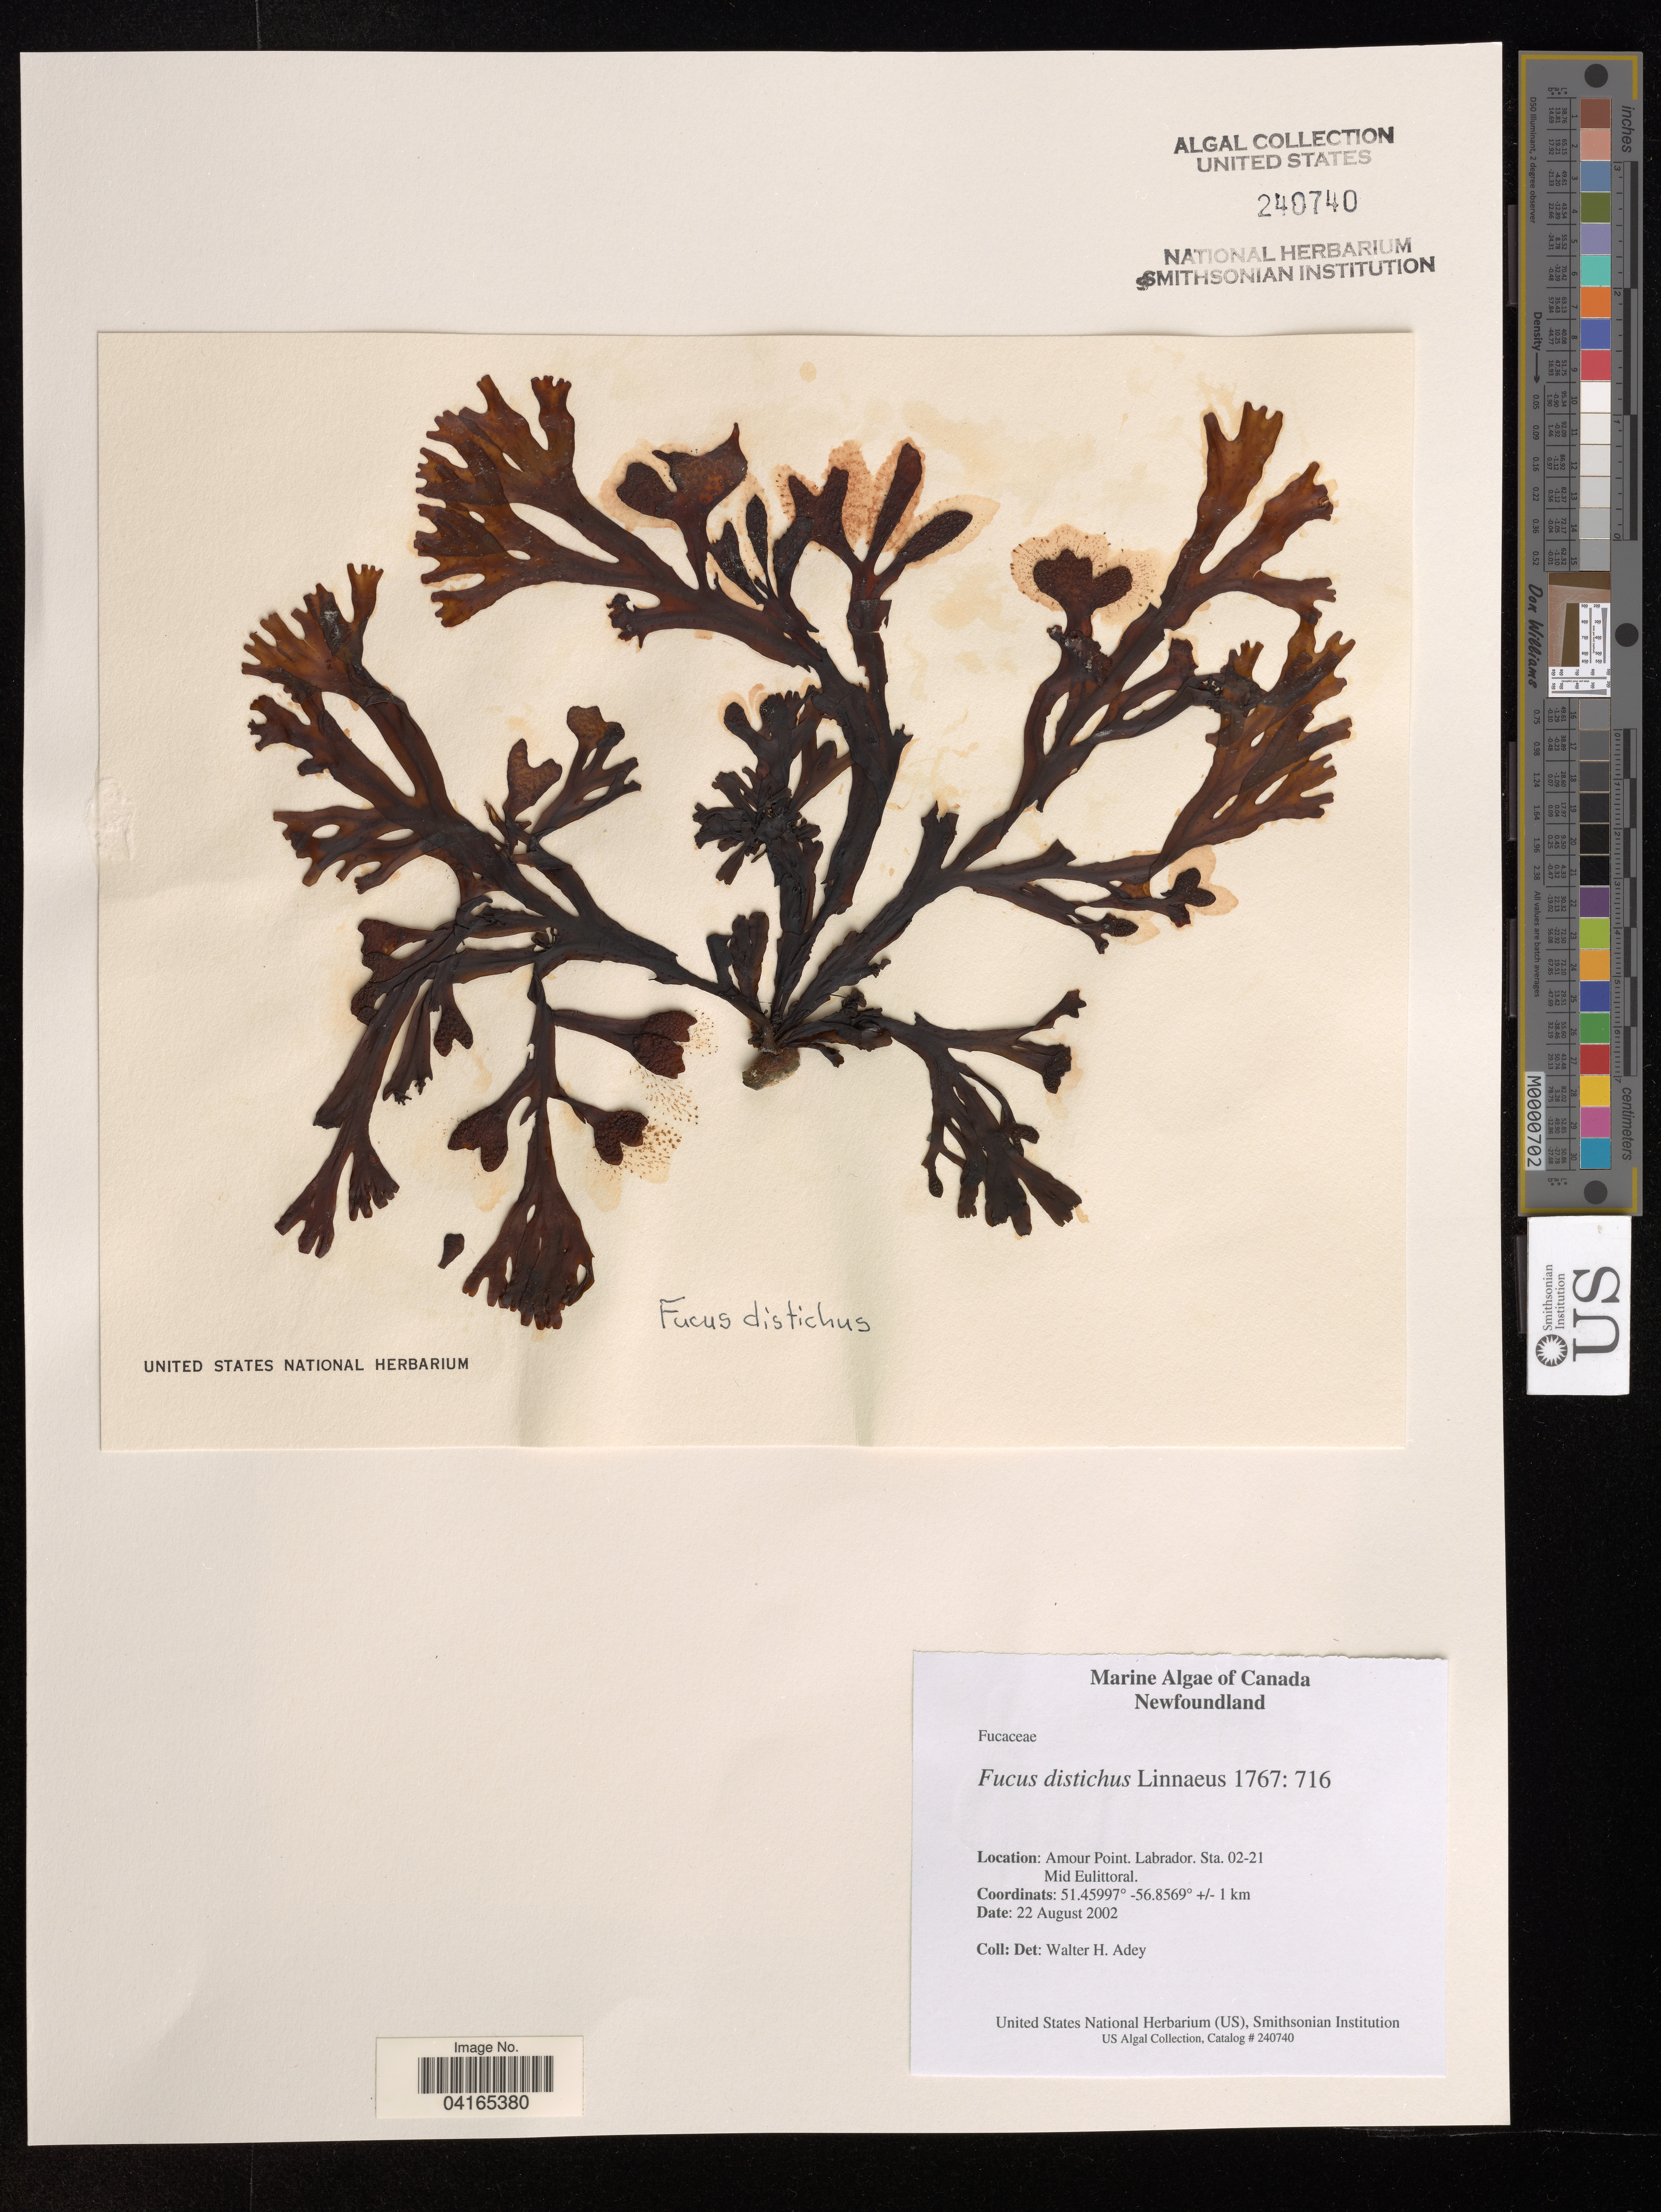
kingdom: Chromista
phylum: Ochrophyta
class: Phaeophyceae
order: Fucales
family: Fucaceae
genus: Fucus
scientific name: Fucus distichus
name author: L.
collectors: W. H. Adey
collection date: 2002-08-22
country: Canada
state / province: Newfoundland and Labrador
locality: Labrador, Armour Point. Sta. 02-21. Mid Eulittoral.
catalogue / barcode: US 240740